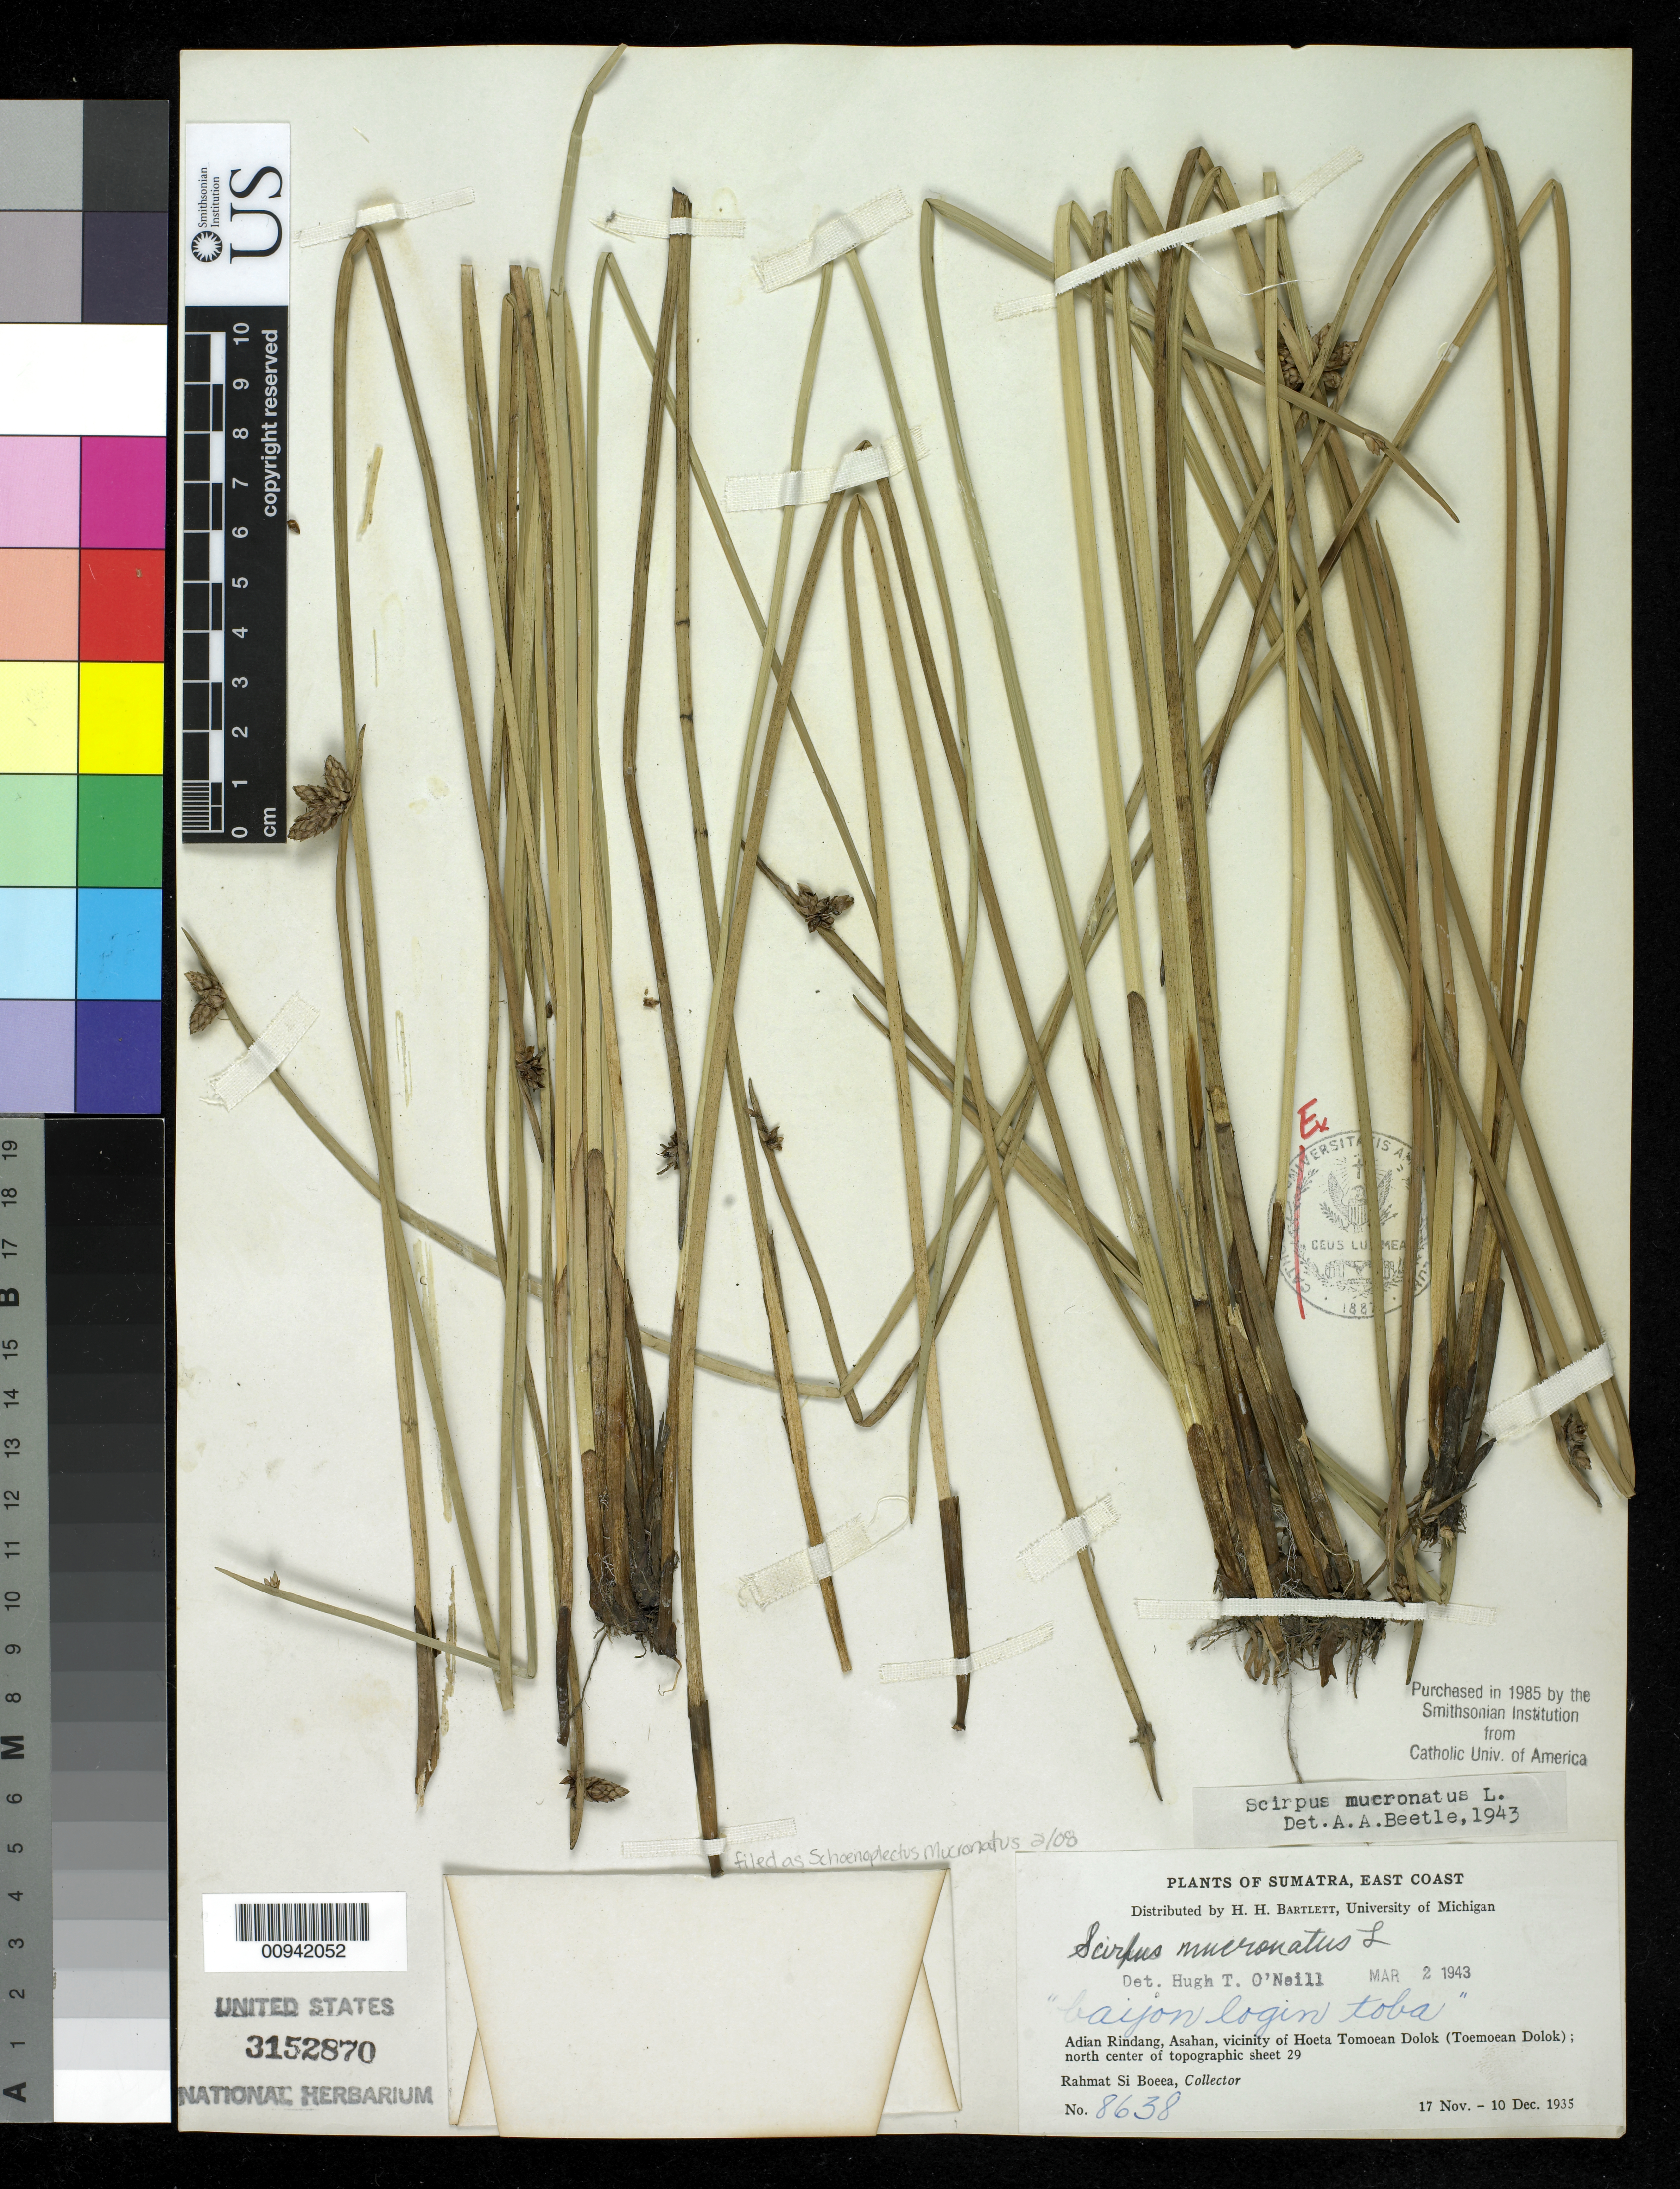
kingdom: Plantae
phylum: Tracheophyta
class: Liliopsida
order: Poales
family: Cyperaceae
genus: Schoenoplectiella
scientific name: Schoenoplectiella mucronata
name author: (L.) Jung & Choi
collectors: Rahmat Si Boeea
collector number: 8638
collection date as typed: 17 Nov 1935 to 10 Dec 1935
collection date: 1935-11-17/1935-12-10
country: Indonesia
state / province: Sumatra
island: Sumatra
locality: East Coast, Adian Rindang, Asahan, vicinity of Hoeta Tomoean Dolok [Toemoean Dolok]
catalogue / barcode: US 3152870